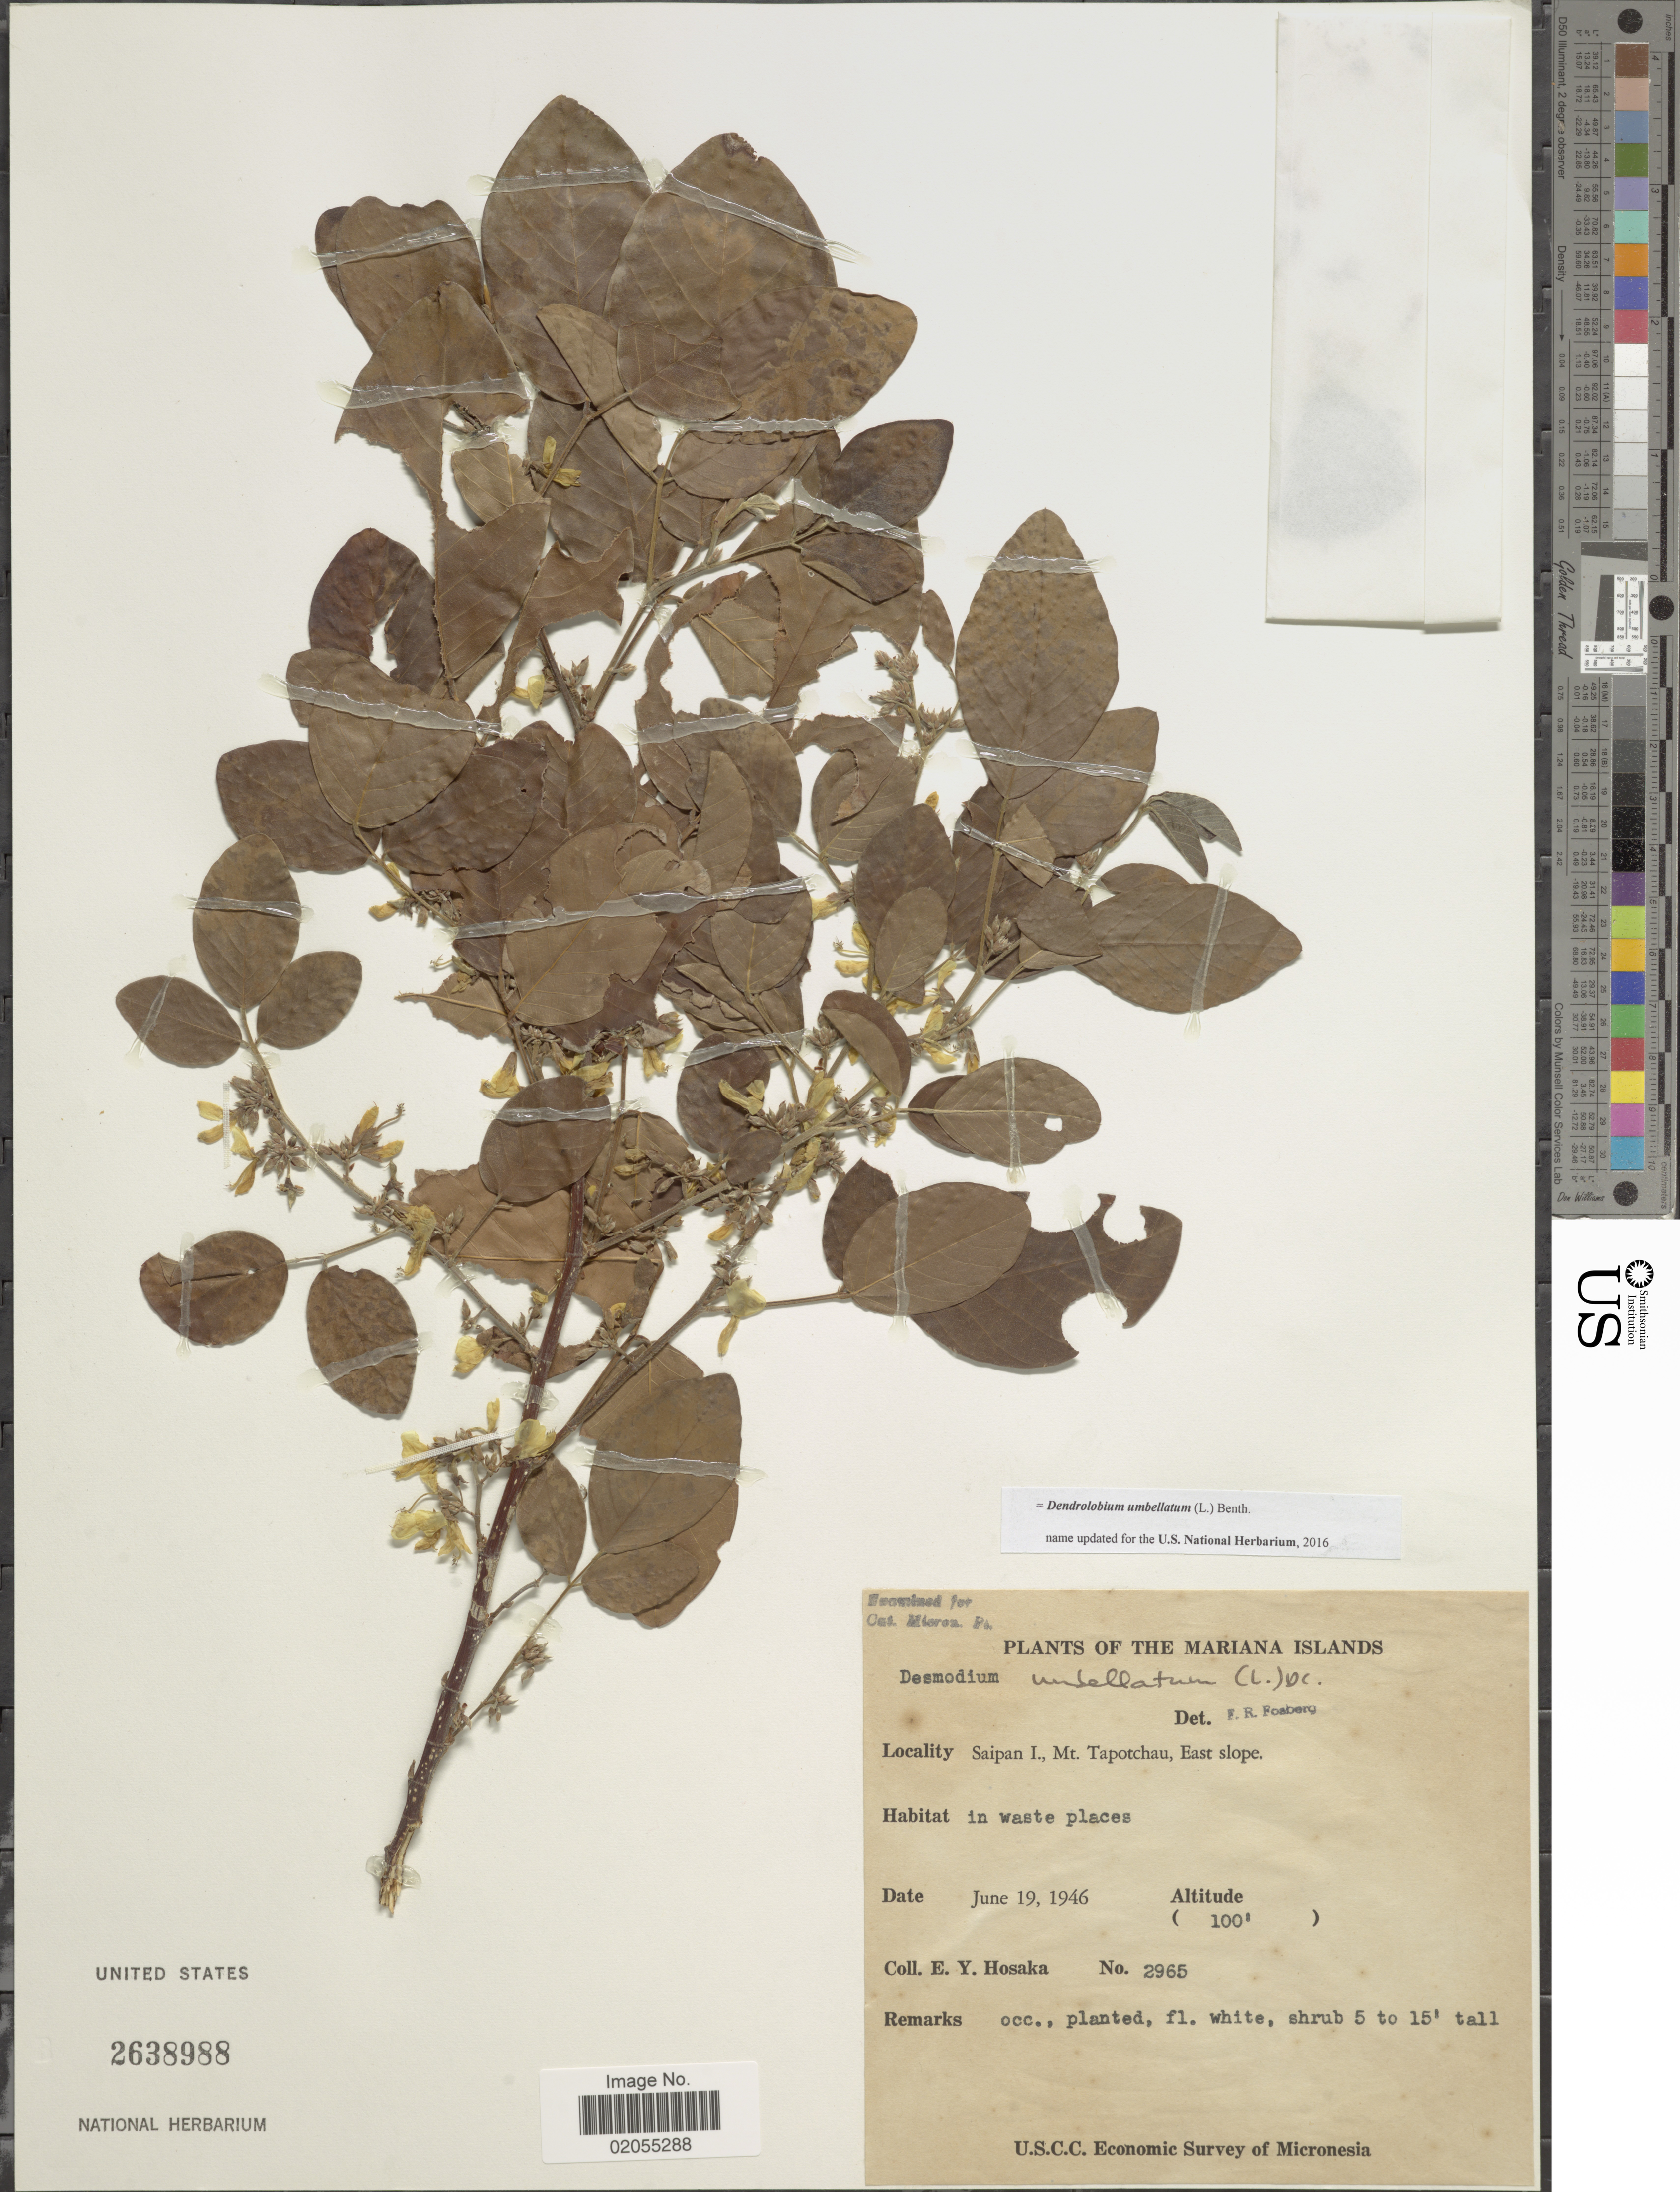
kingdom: Plantae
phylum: Tracheophyta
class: Magnoliopsida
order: Fabales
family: Fabaceae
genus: Dendrolobium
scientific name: Dendrolobium umbellatum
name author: (L.) Benth.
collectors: E. Y. Hosaka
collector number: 2965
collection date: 1946-06-19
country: Northern Mariana Islands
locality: Mariana Islands, Saipan I., Mt. Tapotchau, east slope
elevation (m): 30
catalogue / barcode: US 2638988